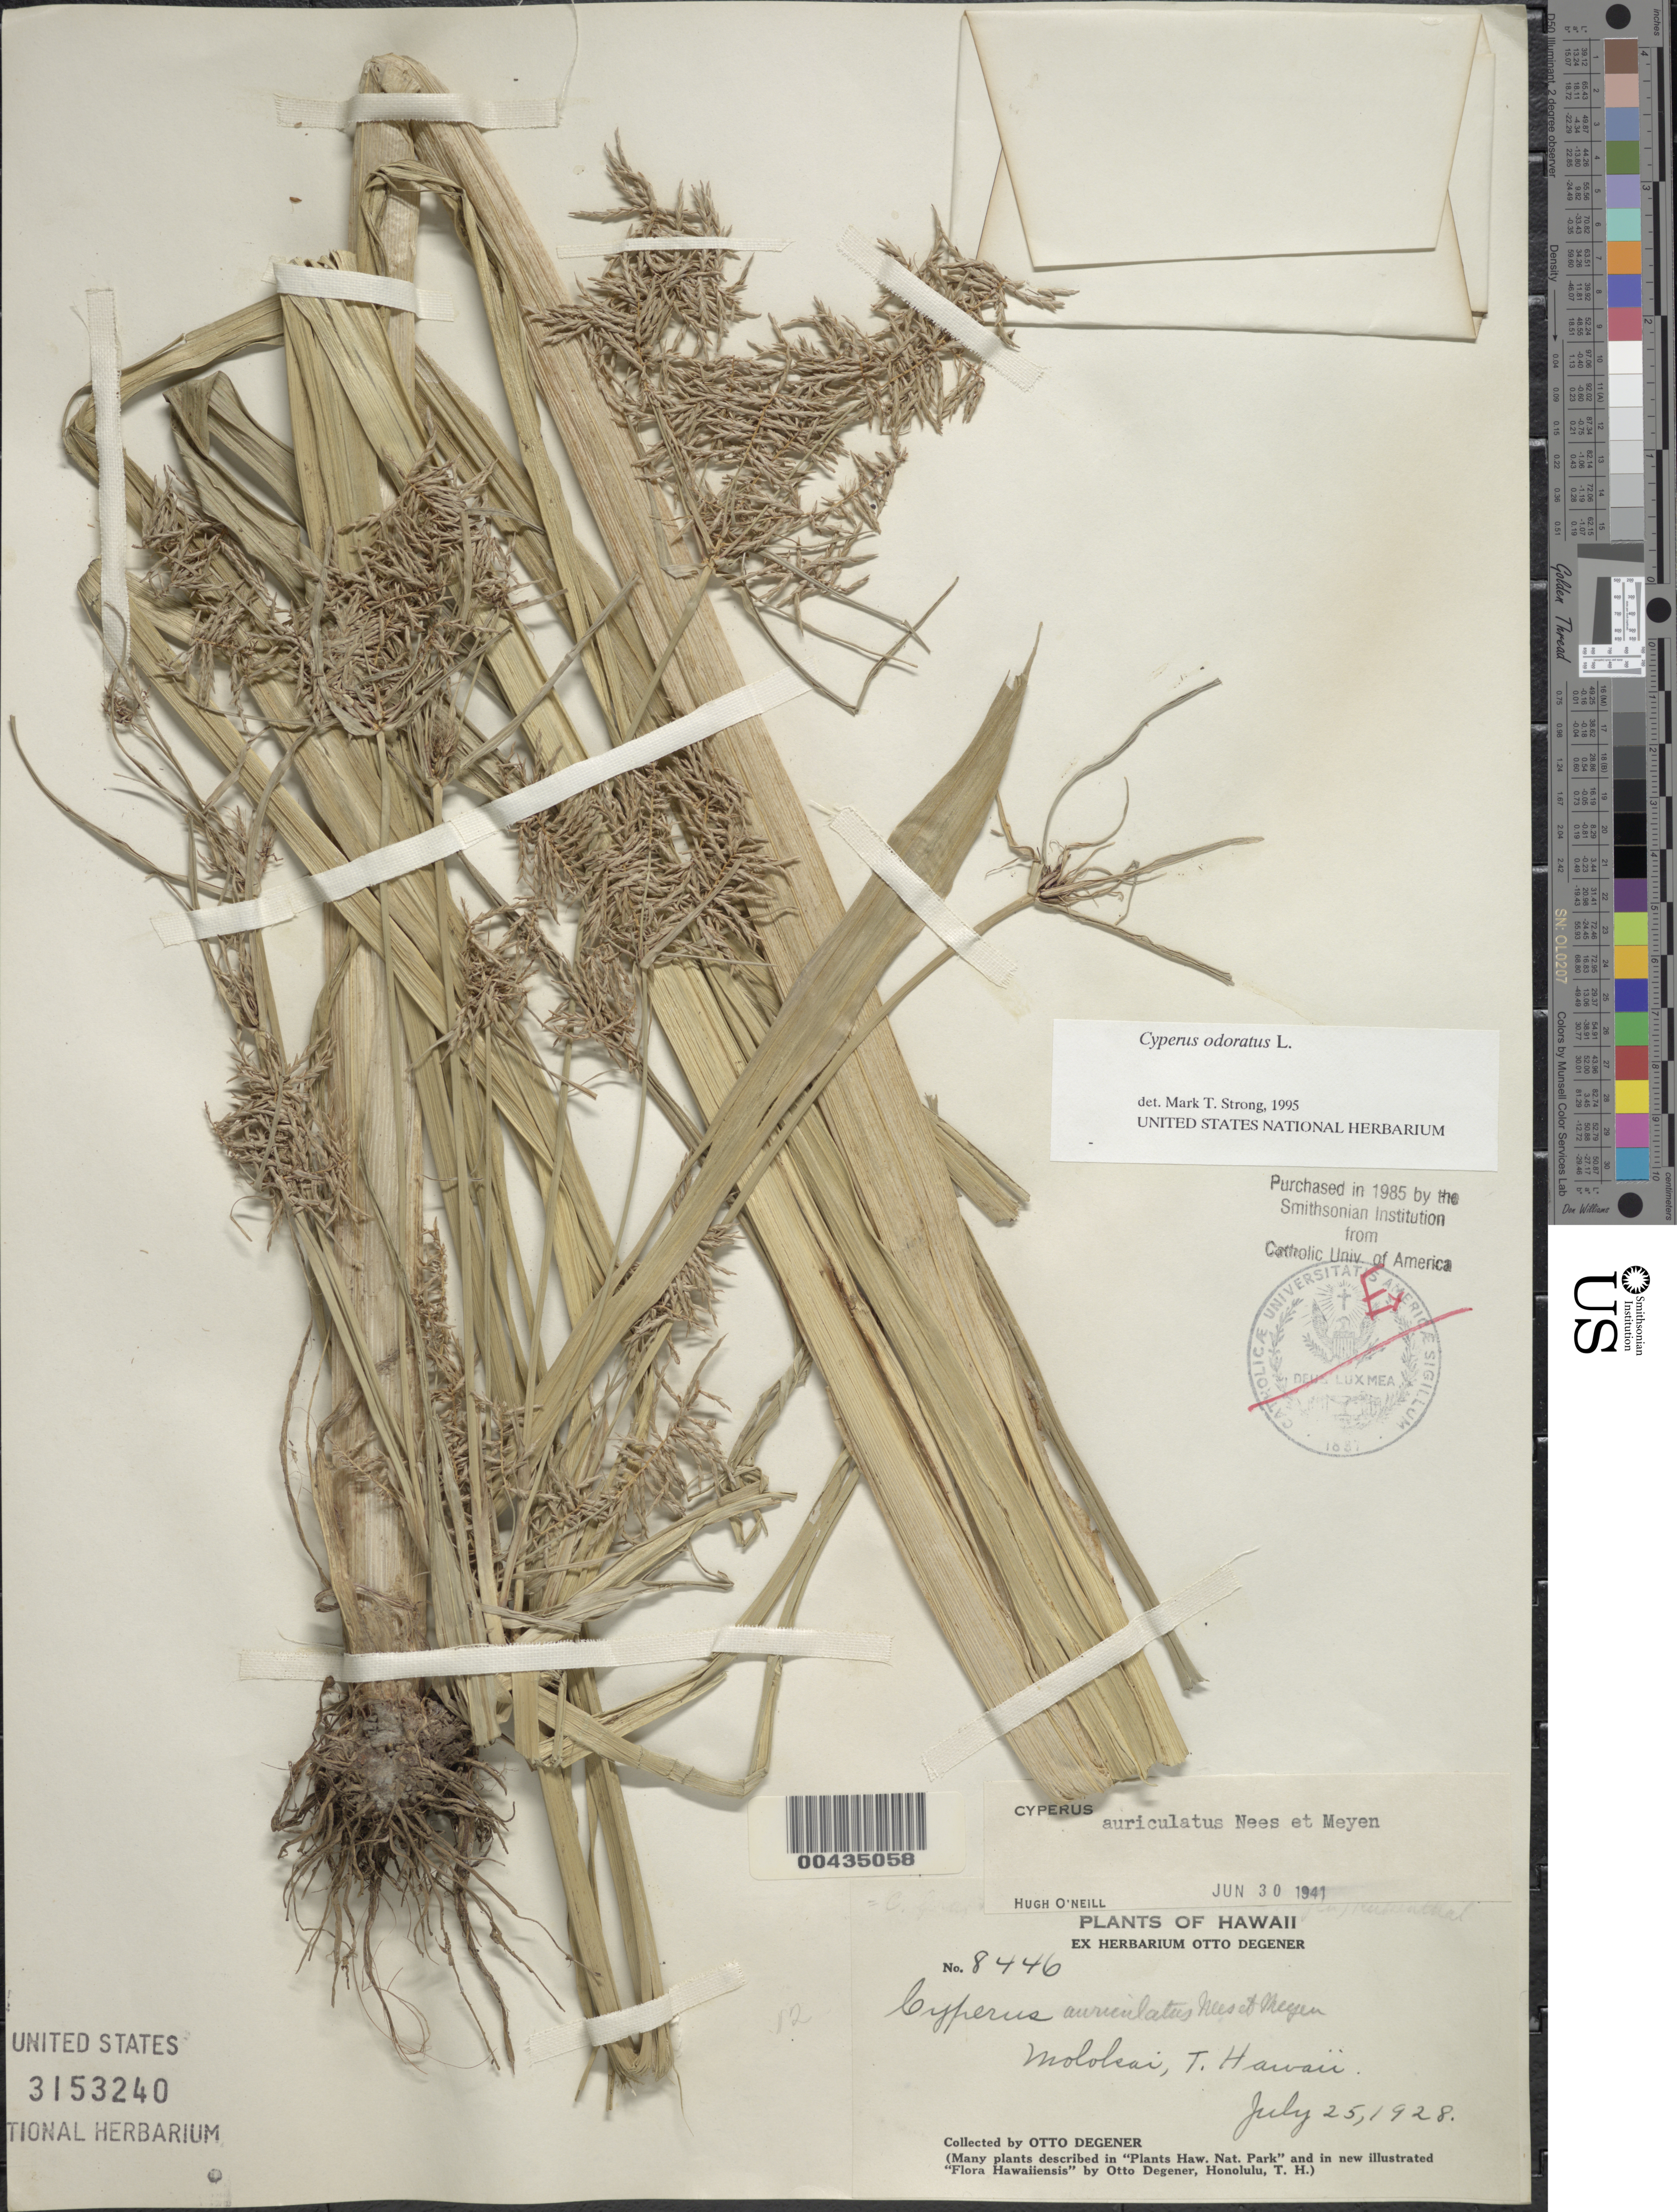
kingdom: Plantae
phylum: Tracheophyta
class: Liliopsida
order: Poales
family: Cyperaceae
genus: Cyperus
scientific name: Cyperus prescottianus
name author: Hook. & Arn.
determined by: Wagner, W. L., (BOT), Smithsonian Institution - National Museum of Natural History (UNITED STATES)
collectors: O. Degener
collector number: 8446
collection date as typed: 25 Jul 1928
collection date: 1928-07-25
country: United States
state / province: Hawaii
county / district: Maui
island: Moloka'i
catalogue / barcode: US 3153240